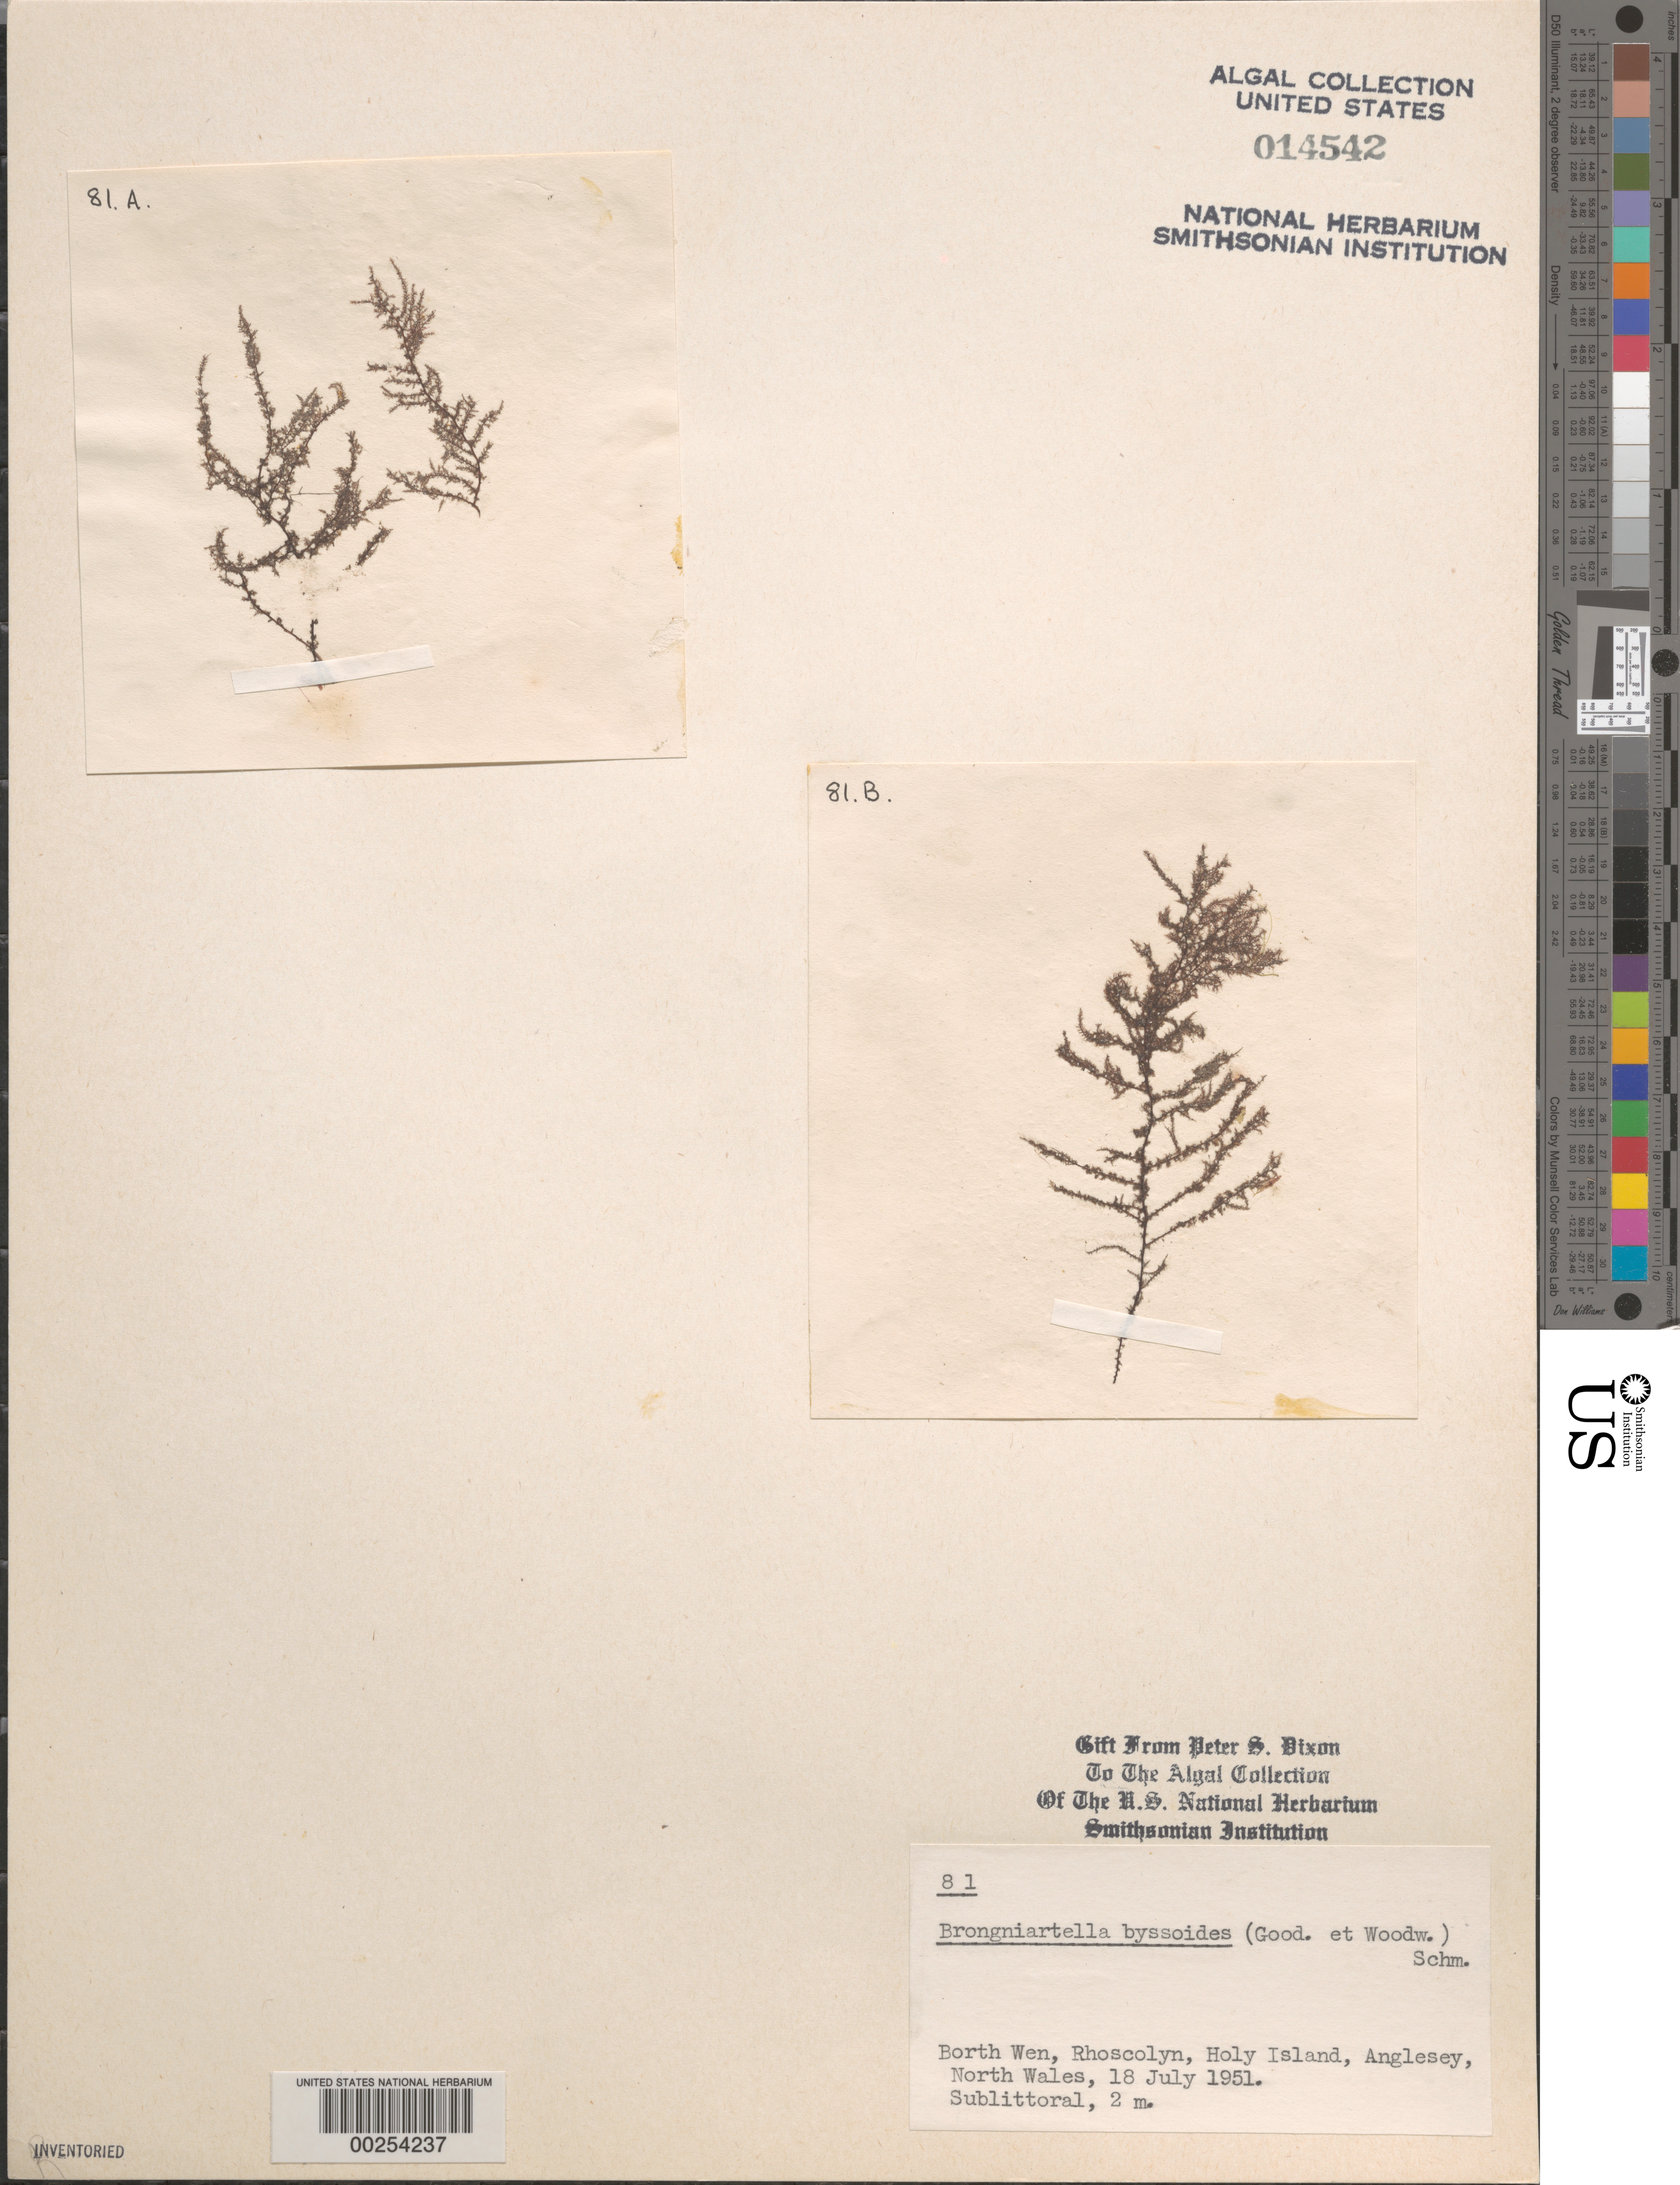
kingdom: Plantae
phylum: Rhodophyta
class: Florideophyceae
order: Ceramiales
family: Rhodomelaceae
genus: Brongniartella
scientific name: Brongniartella byssoides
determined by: Dixon, P. S.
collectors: P. S. Dixon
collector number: PSD 81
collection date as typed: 18 Jul 1951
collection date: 1951-07-18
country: United Kingdom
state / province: Wales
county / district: Gwynedd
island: Anglesey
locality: Borth Wen, Rhoscolyn, Holy Island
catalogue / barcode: US 14542